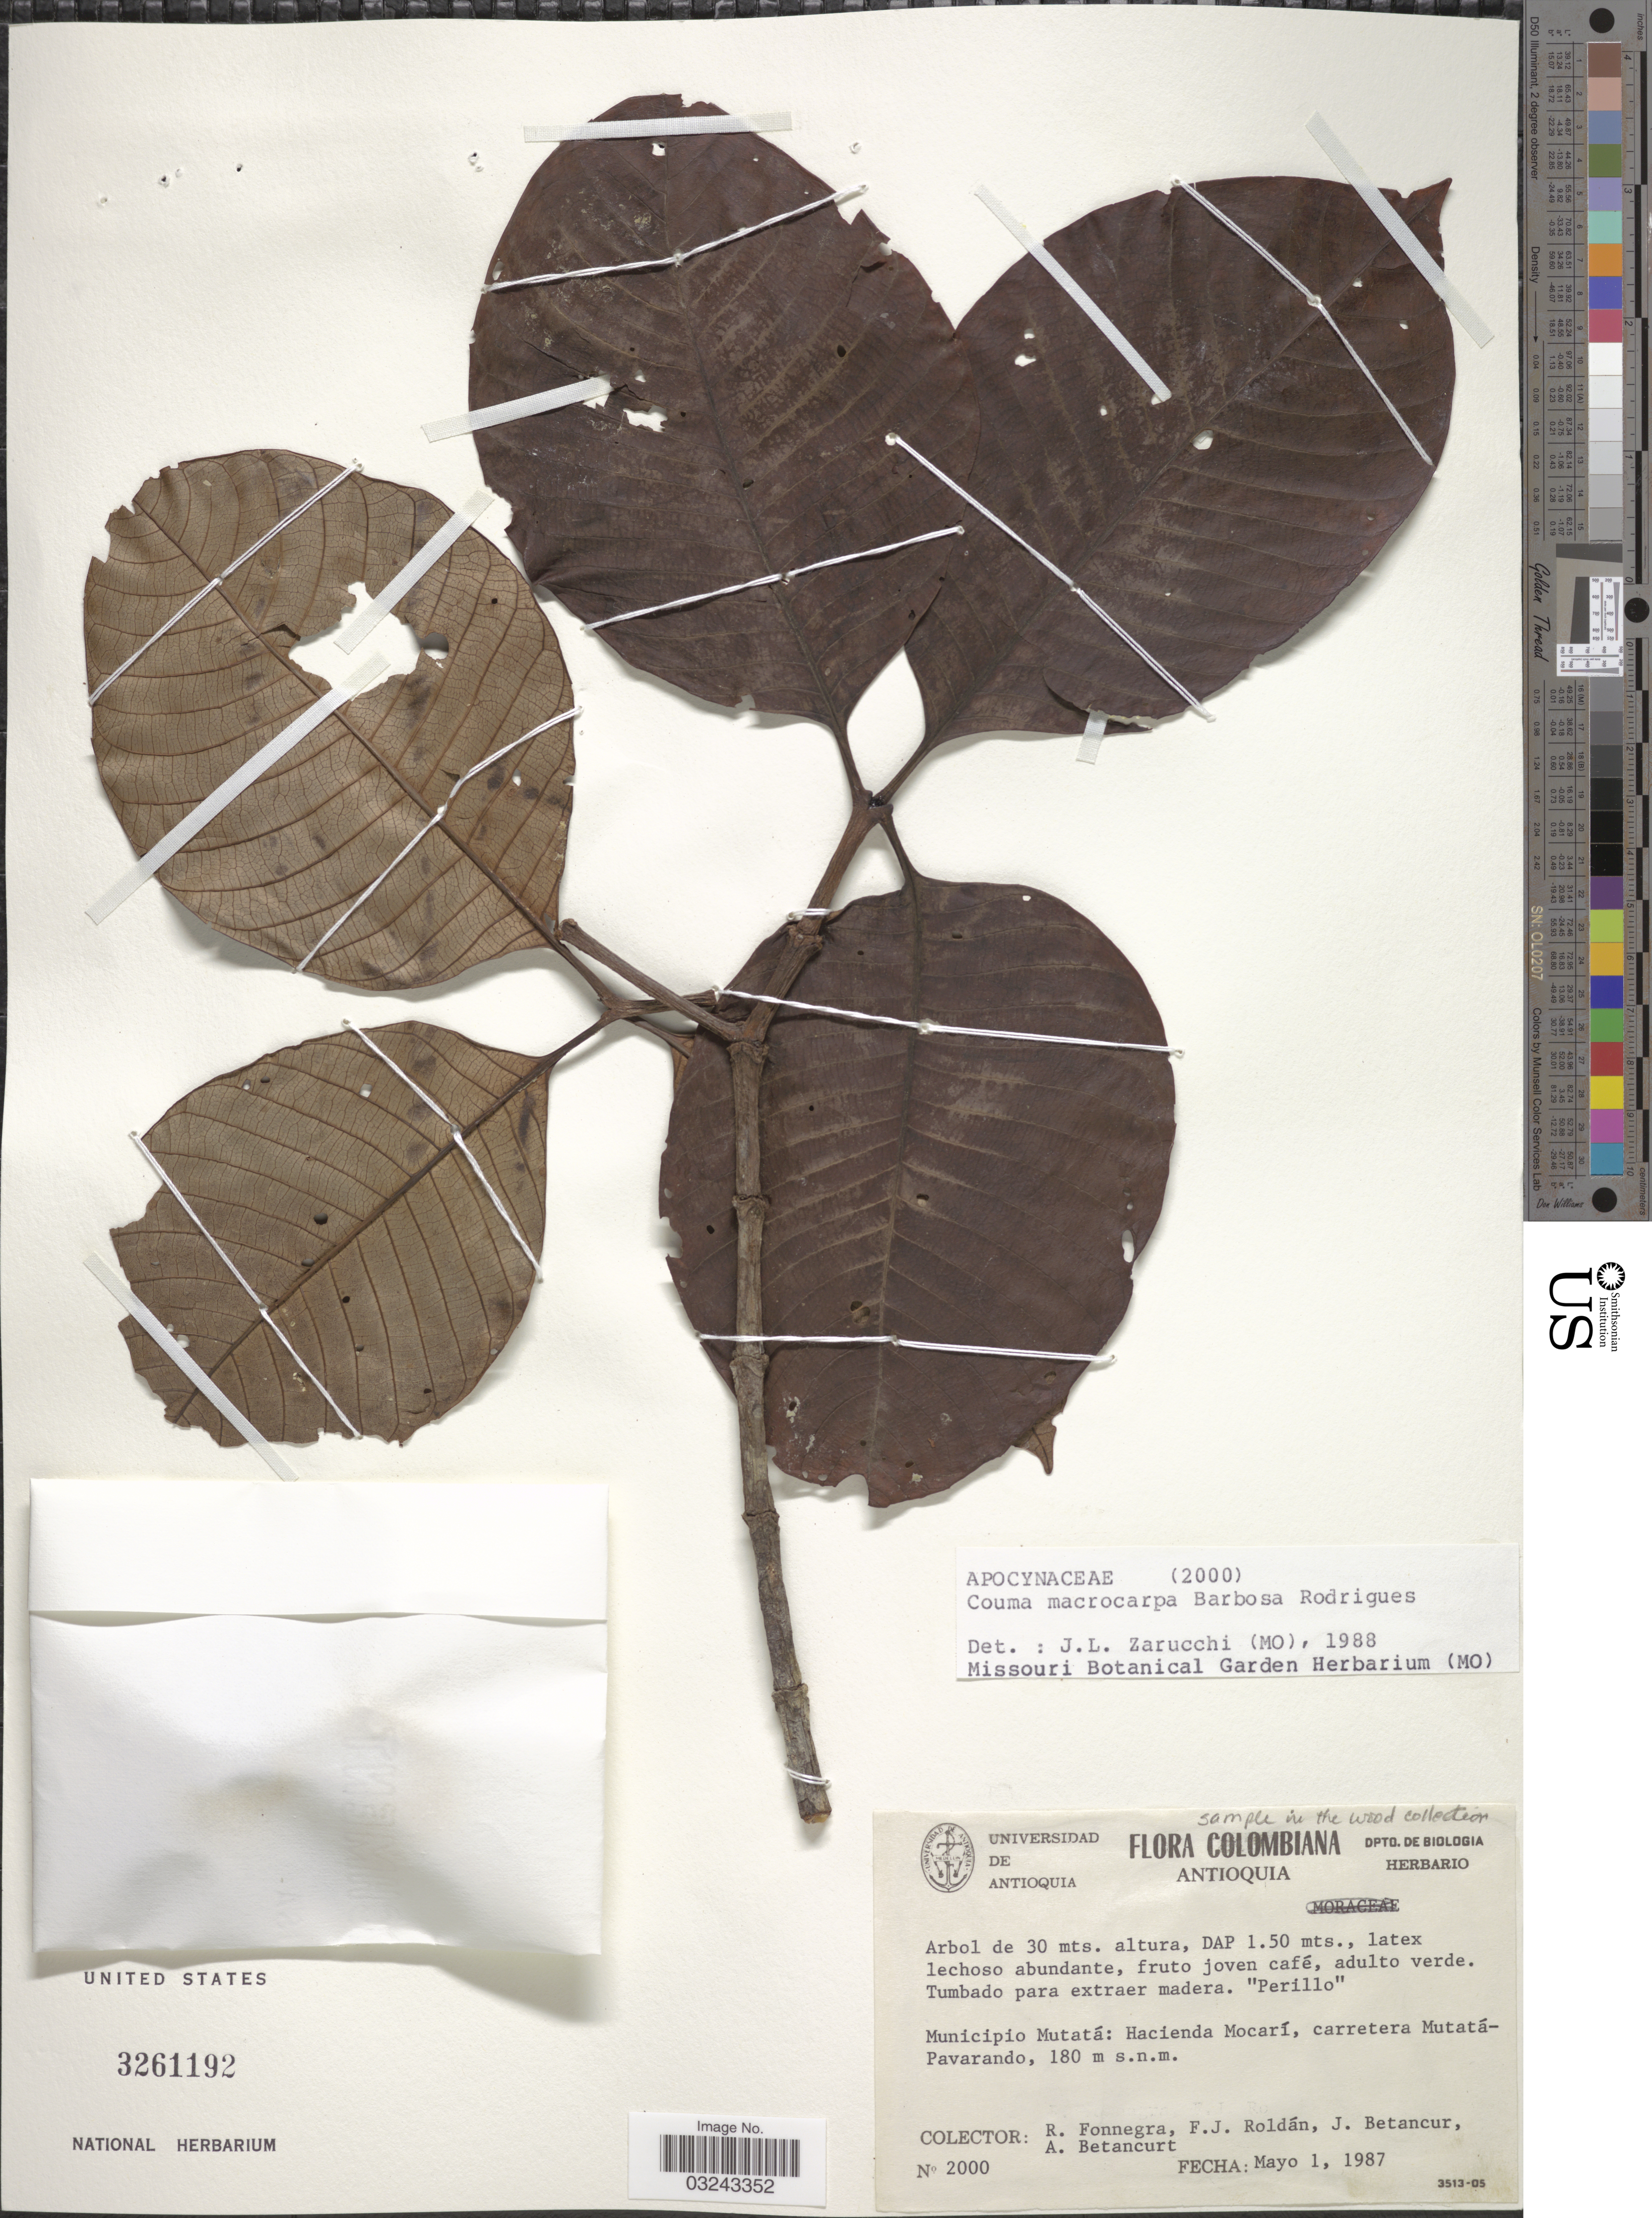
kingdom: Plantae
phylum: Tracheophyta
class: Magnoliopsida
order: Gentianales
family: Apocynaceae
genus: Couma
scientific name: Couma macrocarpa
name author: Barb. Rodr.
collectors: R. Fonnegra G., F. J. Roldán, J. Betancur & A. Betancurt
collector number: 2000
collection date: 1987-05-01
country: Colombia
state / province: Antioquia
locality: Municipio Mutatá: Hacienda Mocarí, carretera Mutatá-Pavarando.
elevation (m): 180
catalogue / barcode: US 3261192